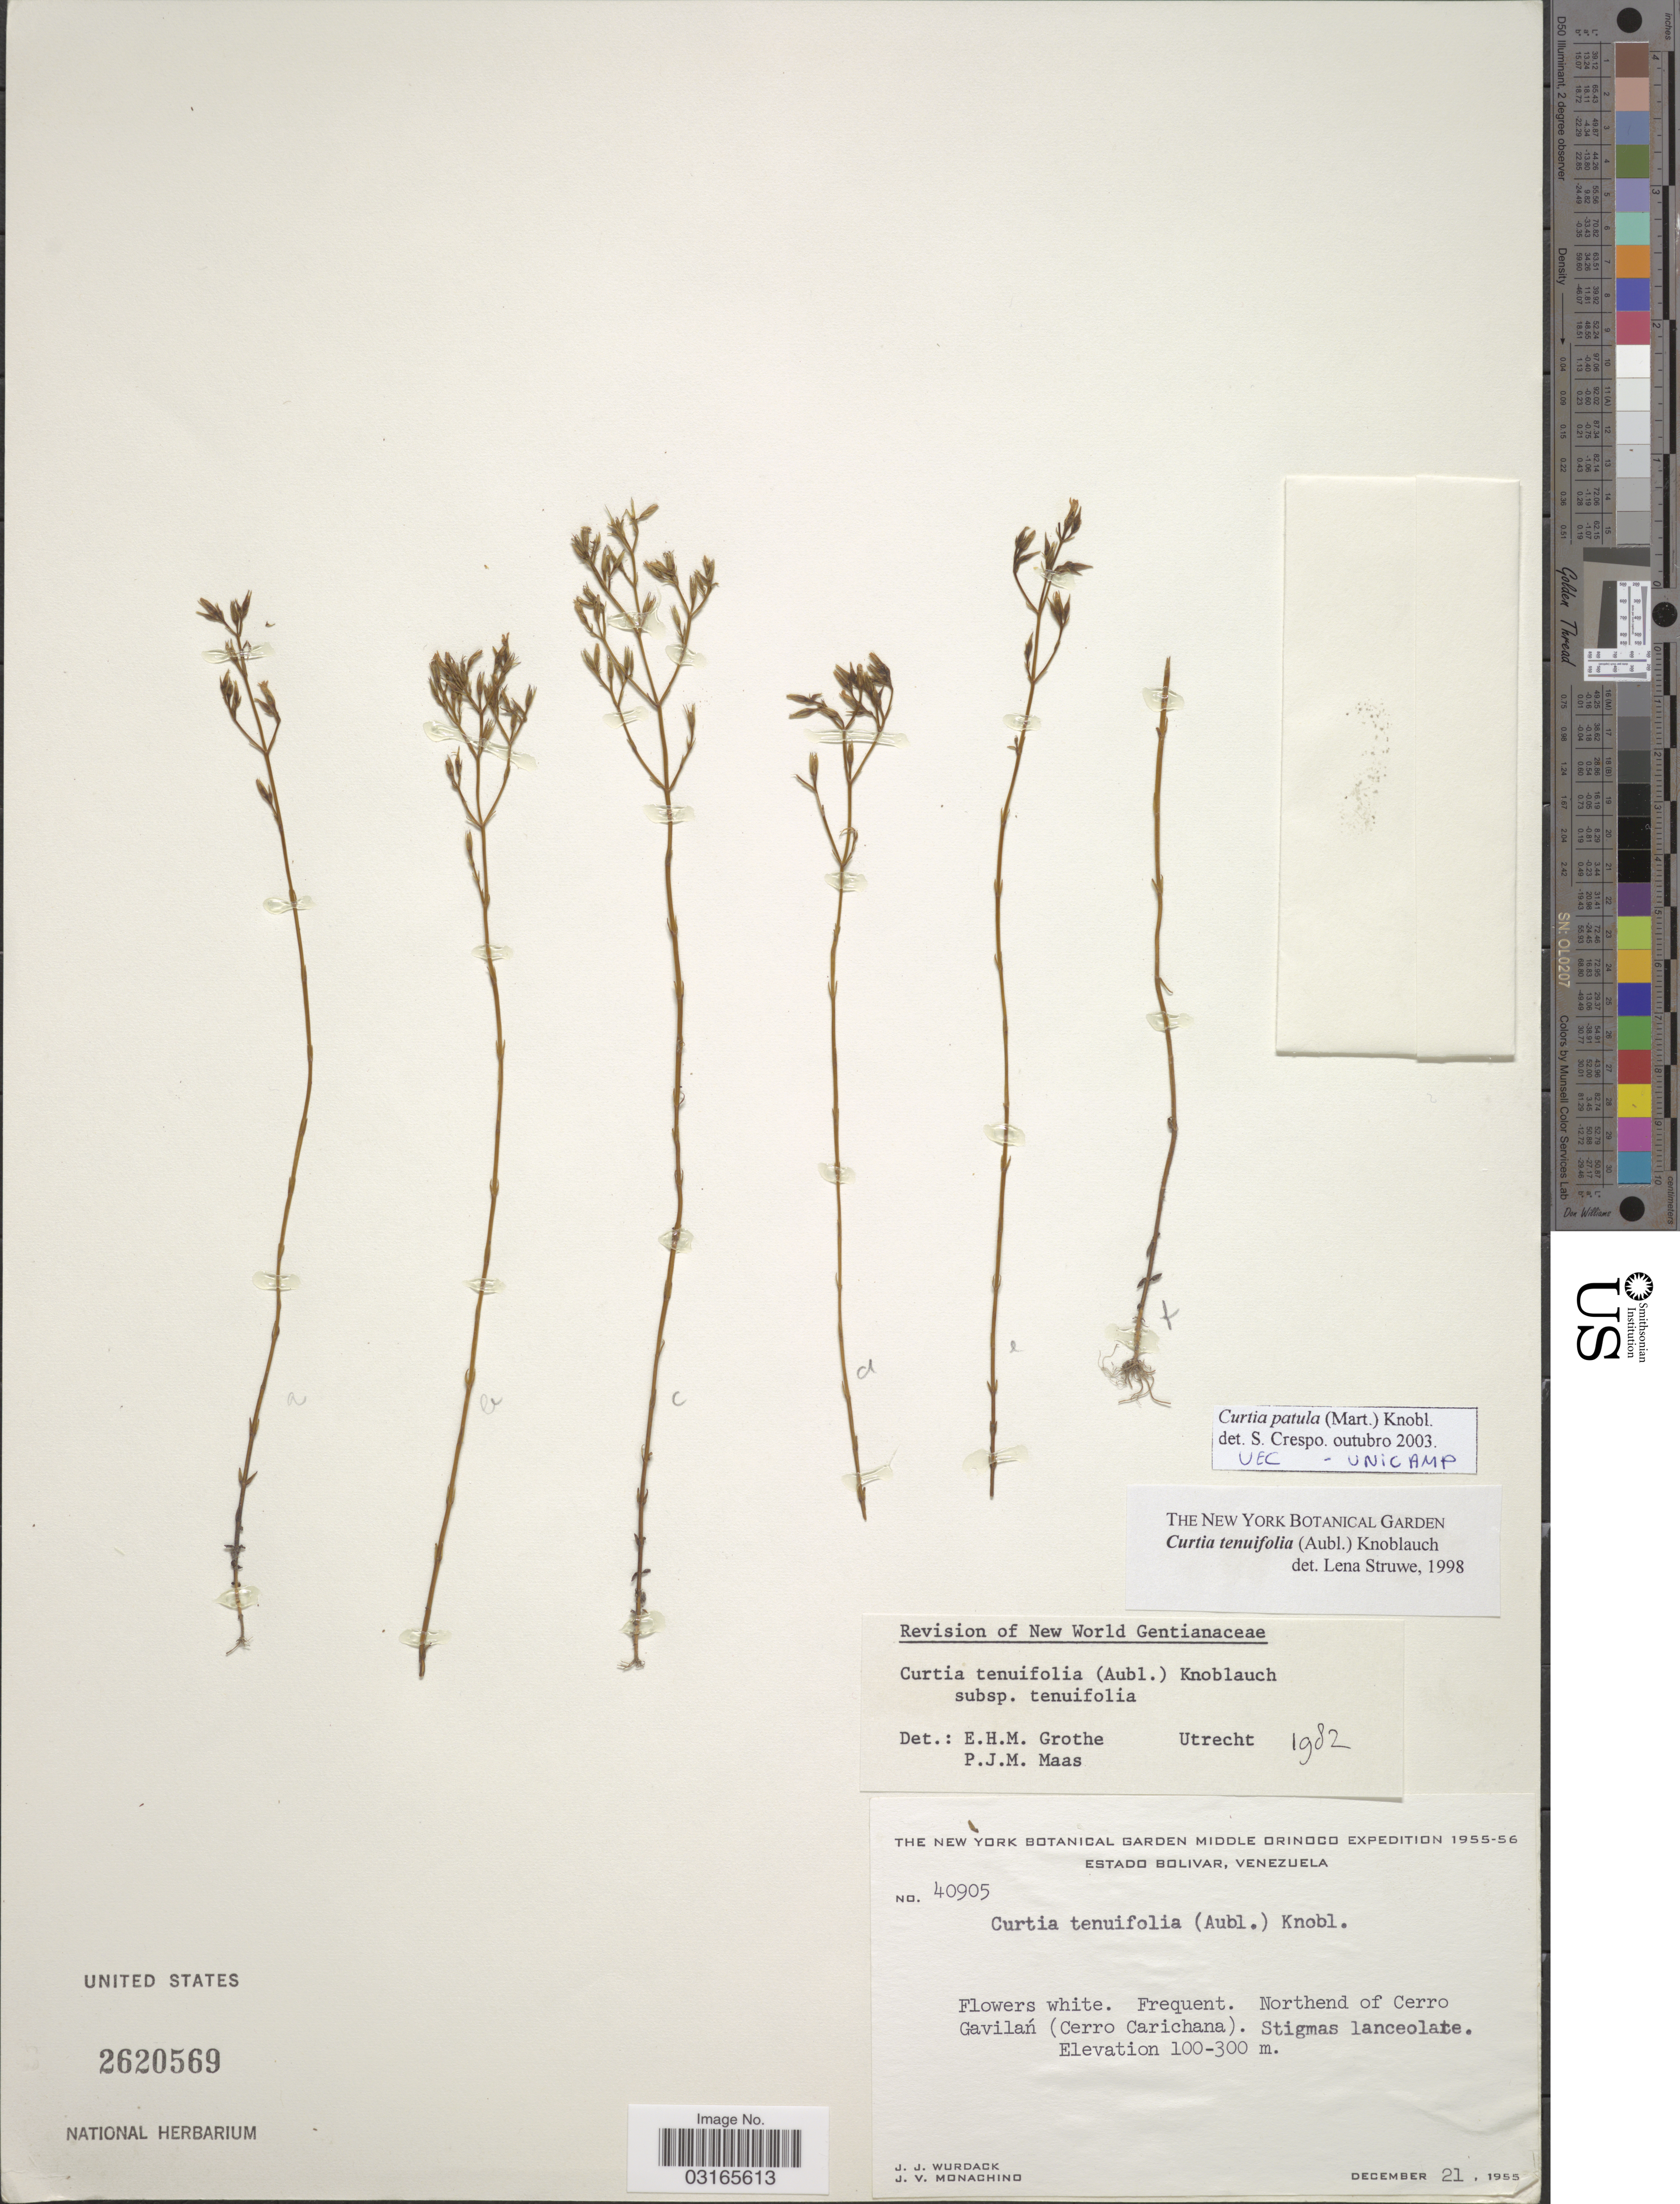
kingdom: Plantae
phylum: Tracheophyta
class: Magnoliopsida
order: Gentianales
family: Gentianaceae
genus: Curtia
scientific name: Curtia patula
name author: (Mart.) Knobl.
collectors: J. J. Wurdack & J. V. Monachino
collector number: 40905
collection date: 1955-12-21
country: Venezuela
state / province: Bolivar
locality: Northend of Cerro Gavilan (Cerro Carichana).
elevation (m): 100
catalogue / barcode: US 2620569